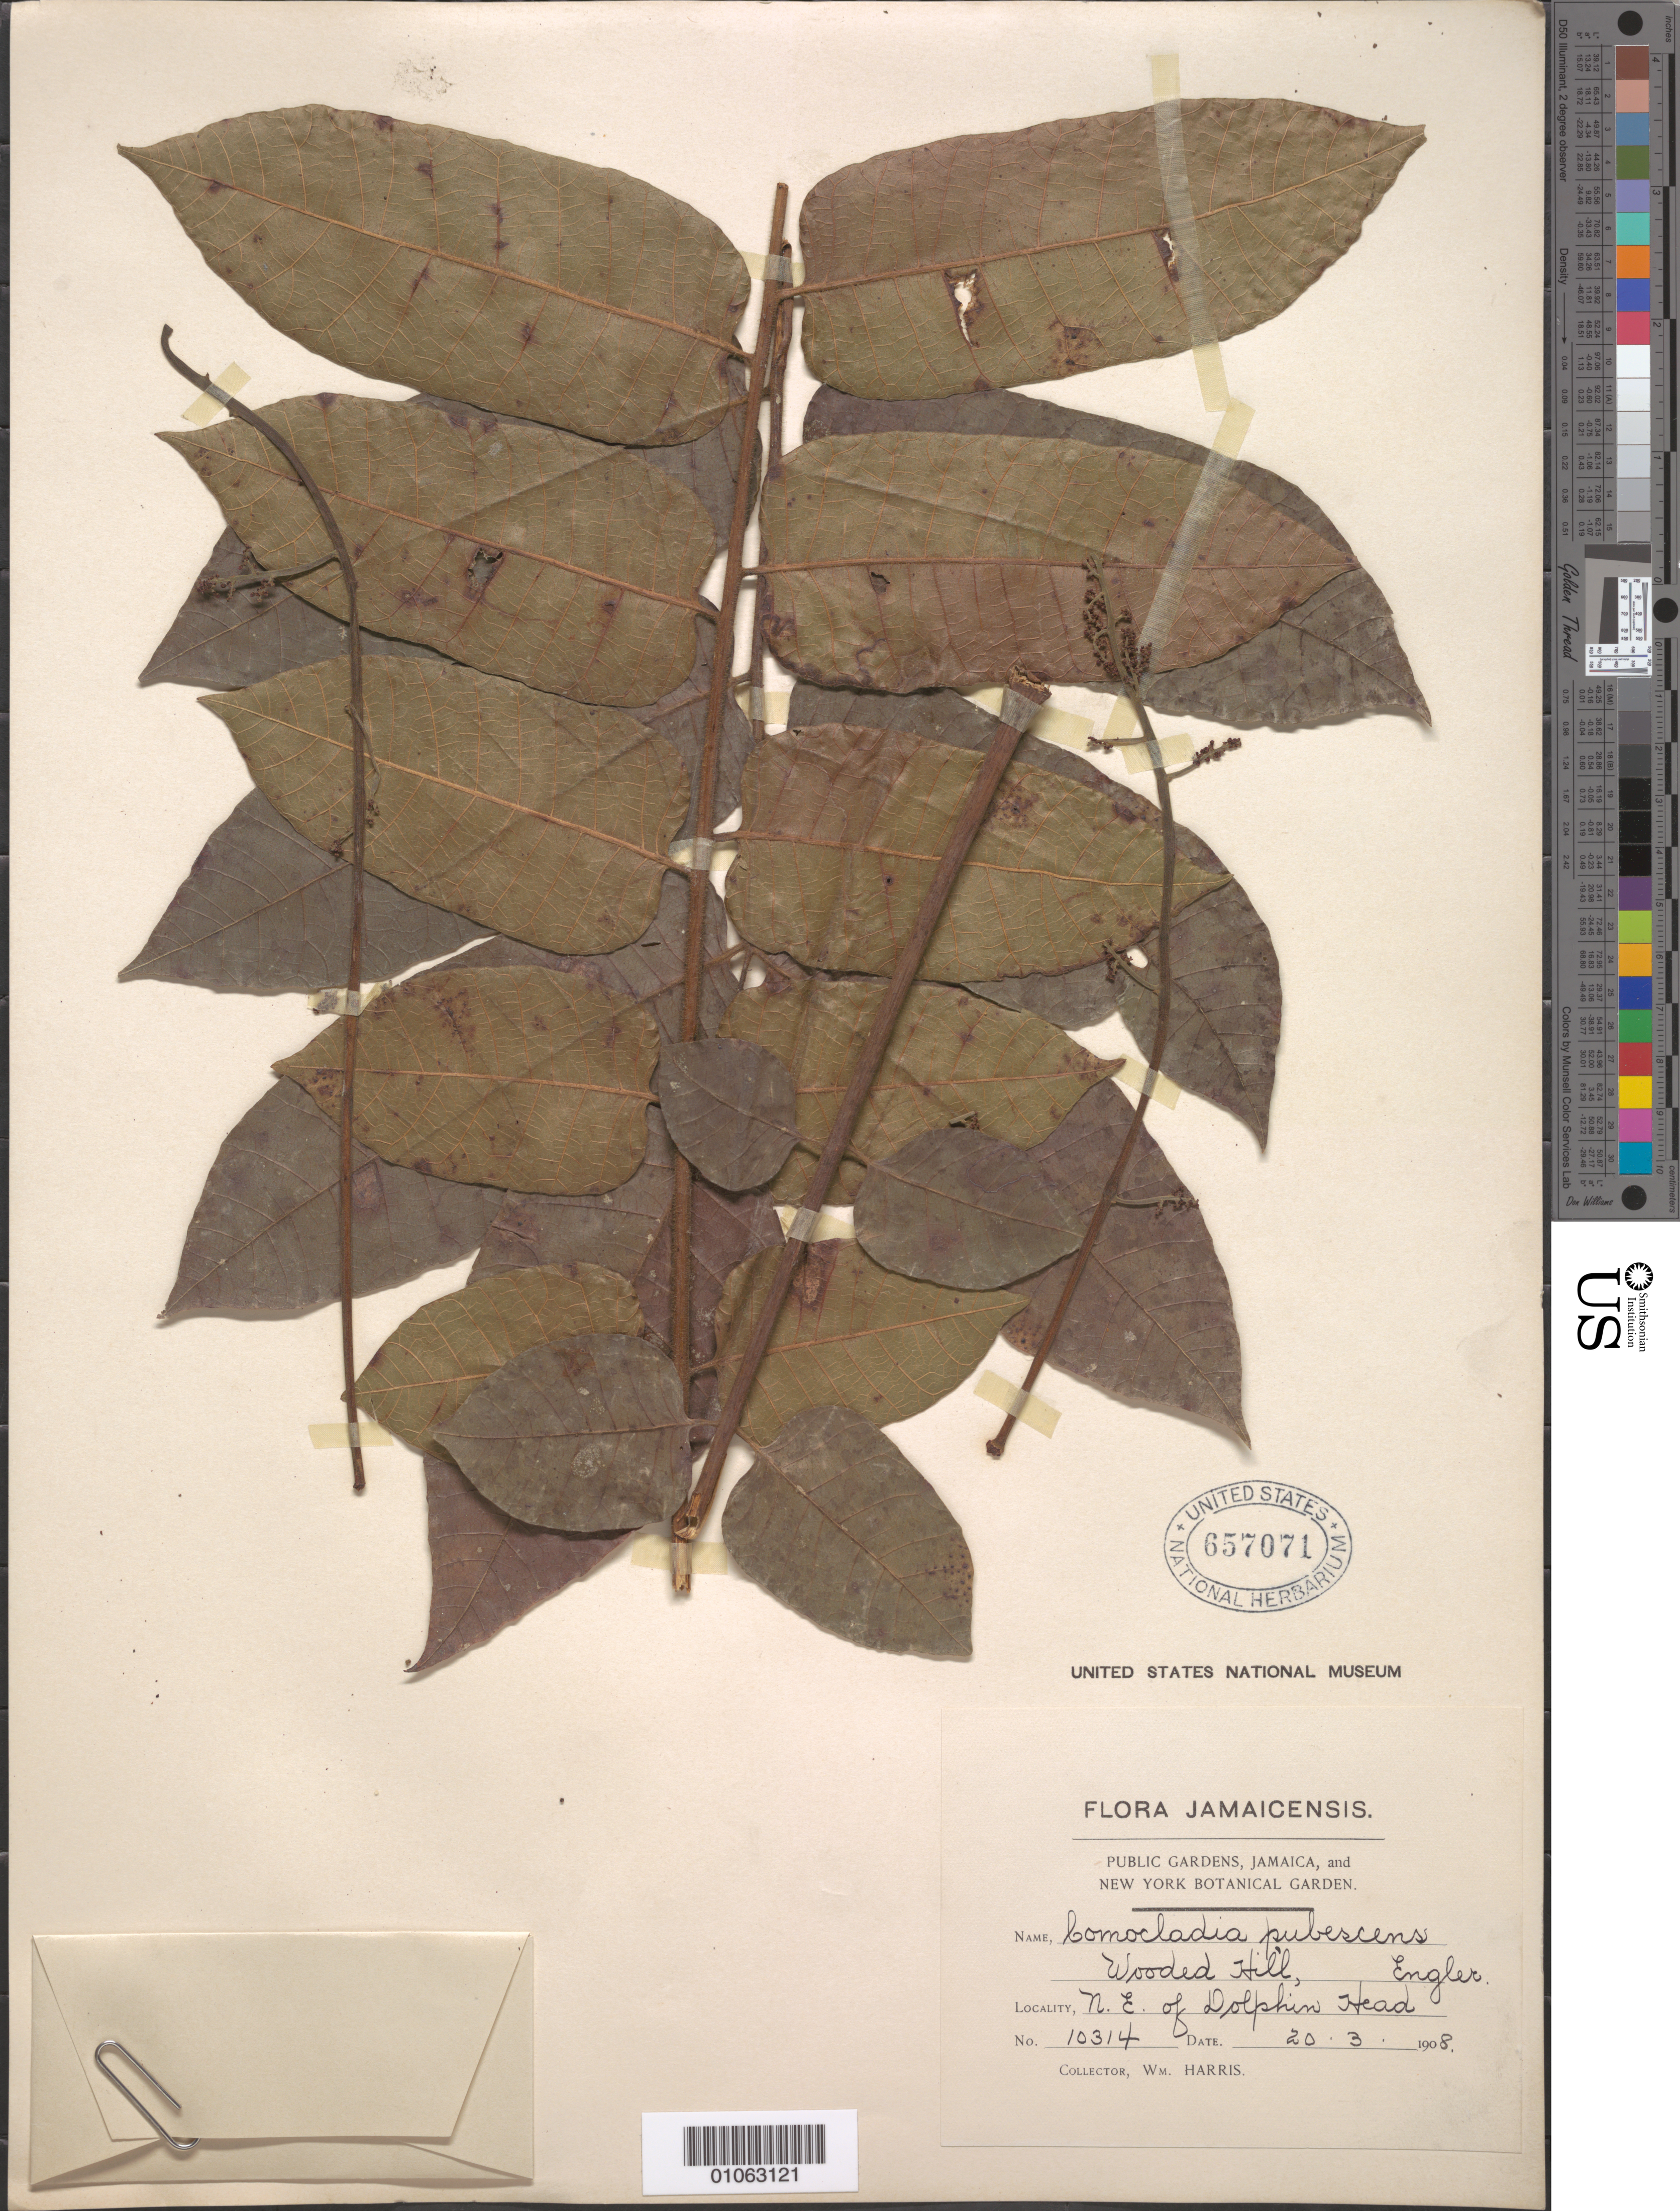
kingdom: Plantae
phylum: Tracheophyta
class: Magnoliopsida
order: Sapindales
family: Anacardiaceae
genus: Comocladia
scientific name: Comocladia pubescens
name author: Engl.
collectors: W. Harris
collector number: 10314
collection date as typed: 20 Mar 1908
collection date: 1908-03-20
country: Jamaica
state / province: Hanover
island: Jamaica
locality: N.E. of Dolphin head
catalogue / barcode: US 657071